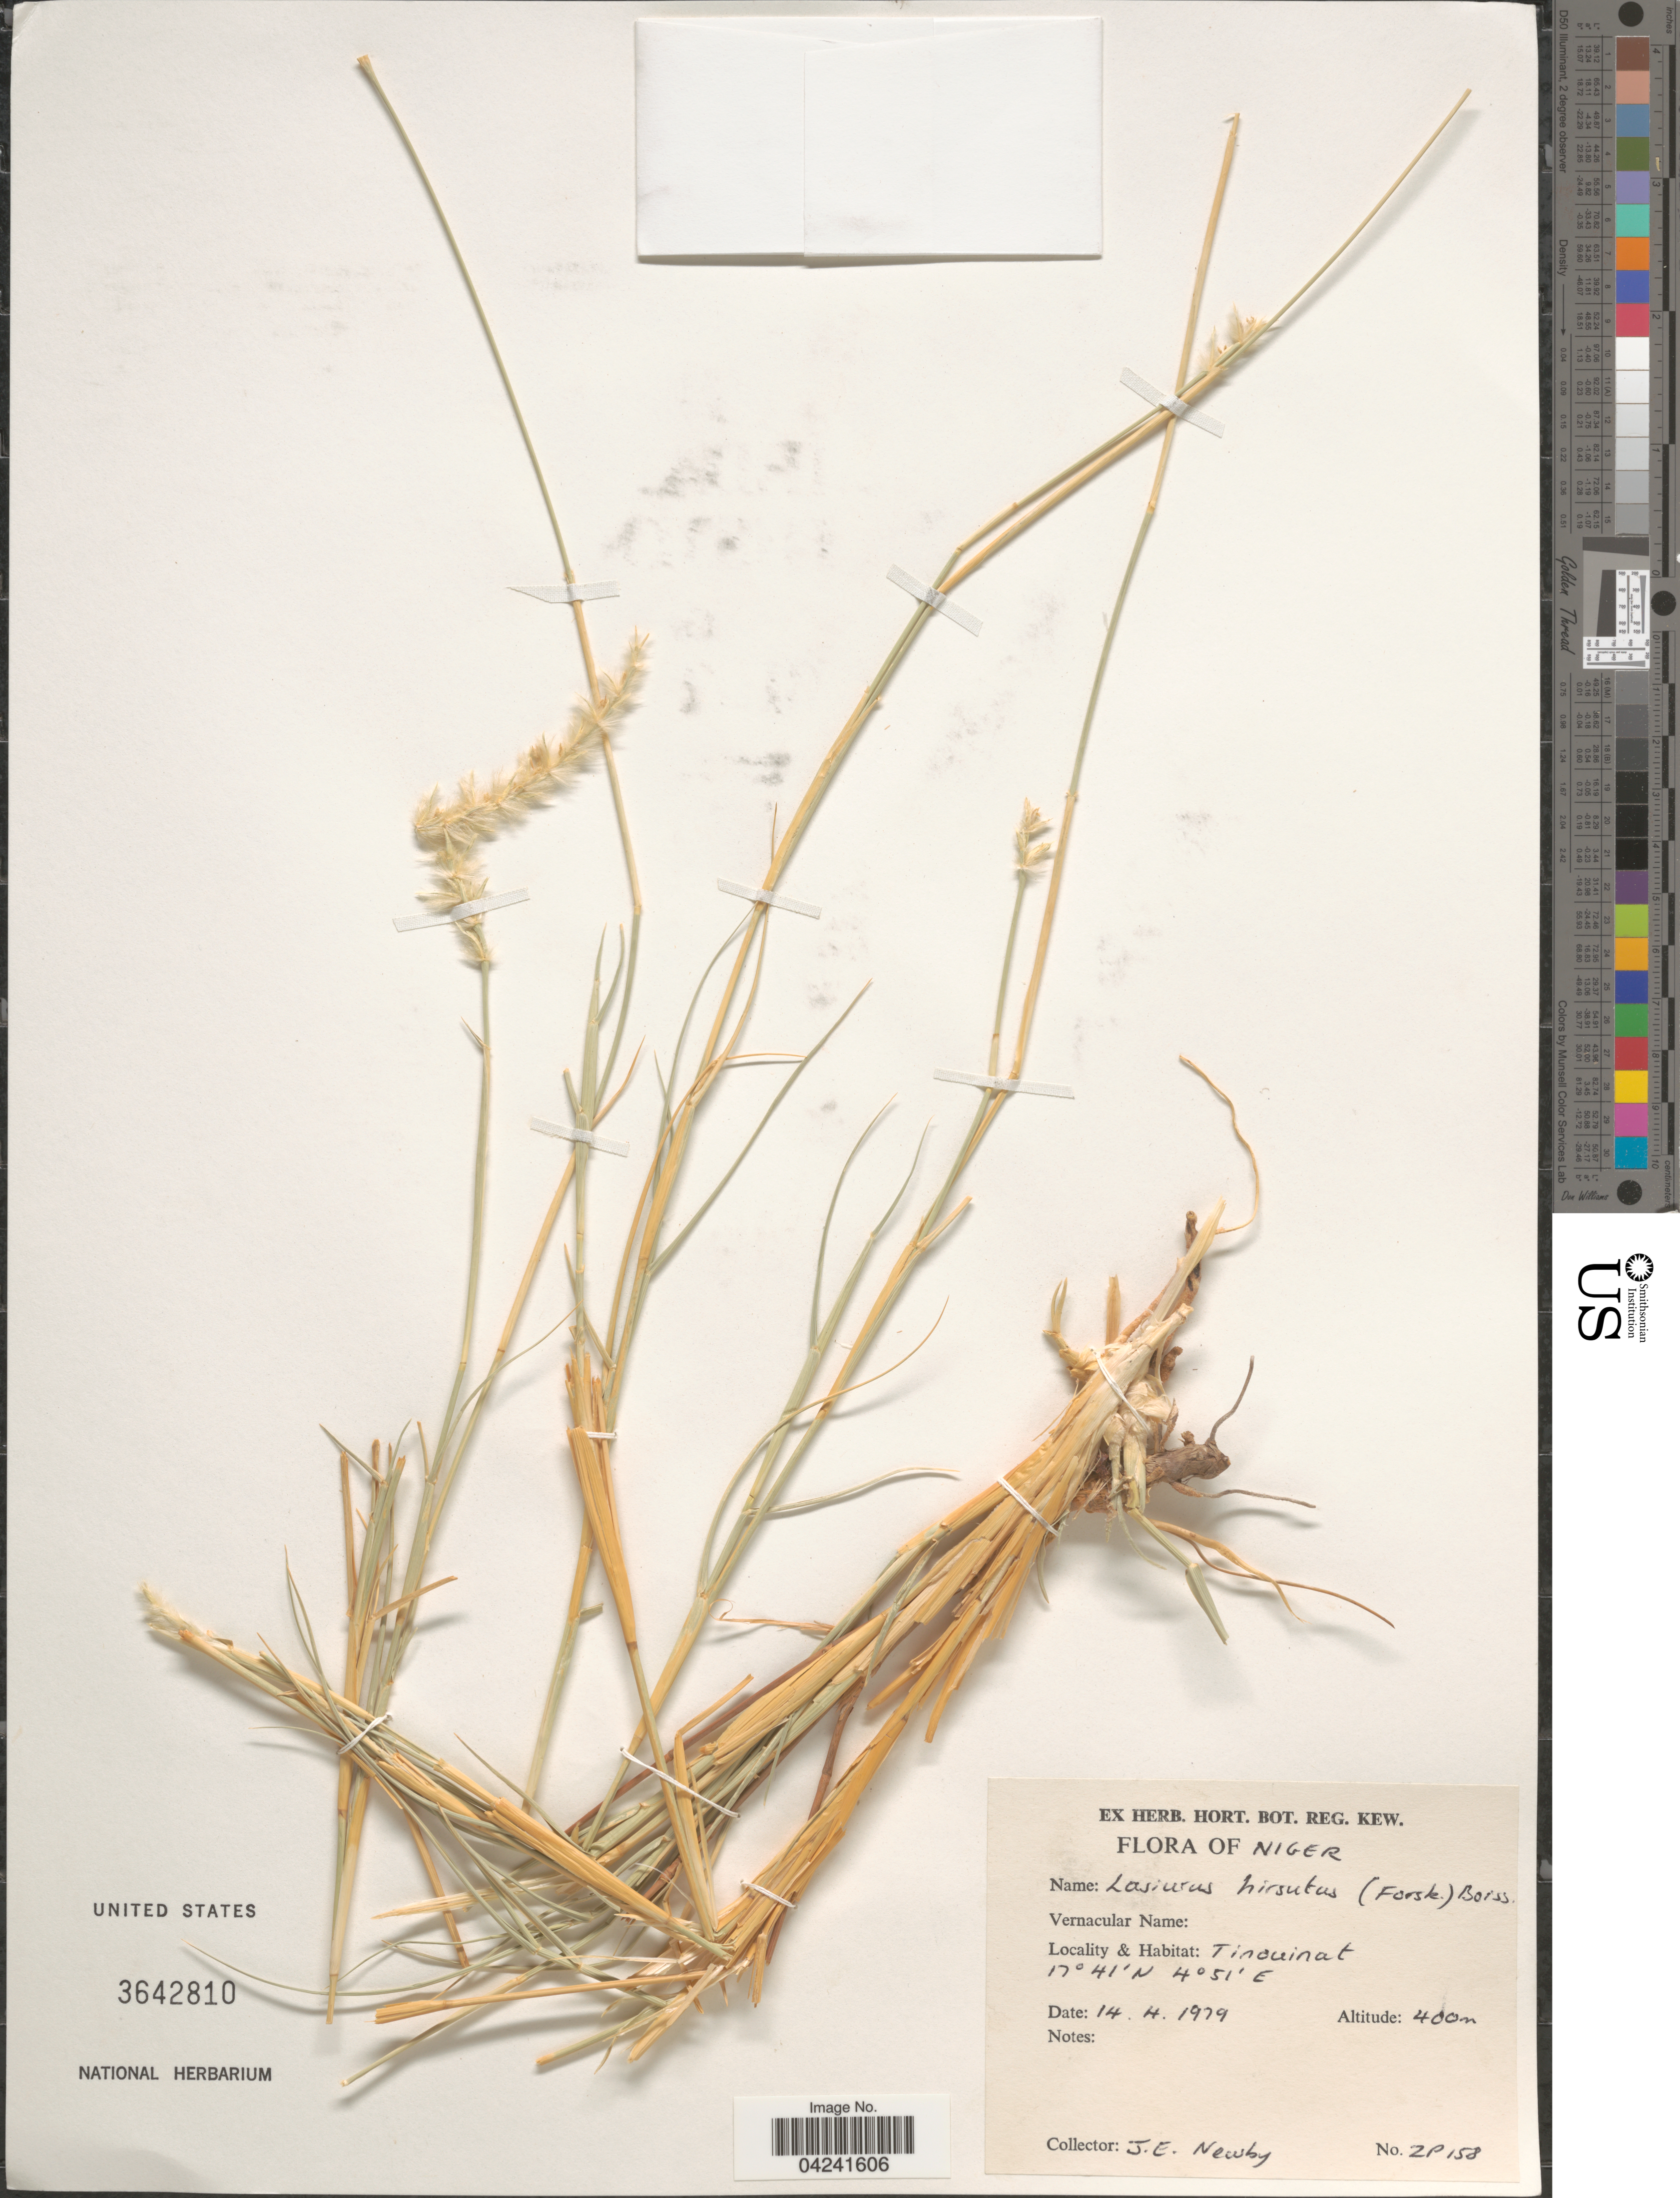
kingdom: Plantae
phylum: Tracheophyta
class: Liliopsida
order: Poales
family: Poaceae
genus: Lasiurus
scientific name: Lasiurus scindicus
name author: Henr.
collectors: J. Newby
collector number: ZP158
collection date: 1979-04-14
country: Niger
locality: Tinouinat.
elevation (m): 400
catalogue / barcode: US 3642810